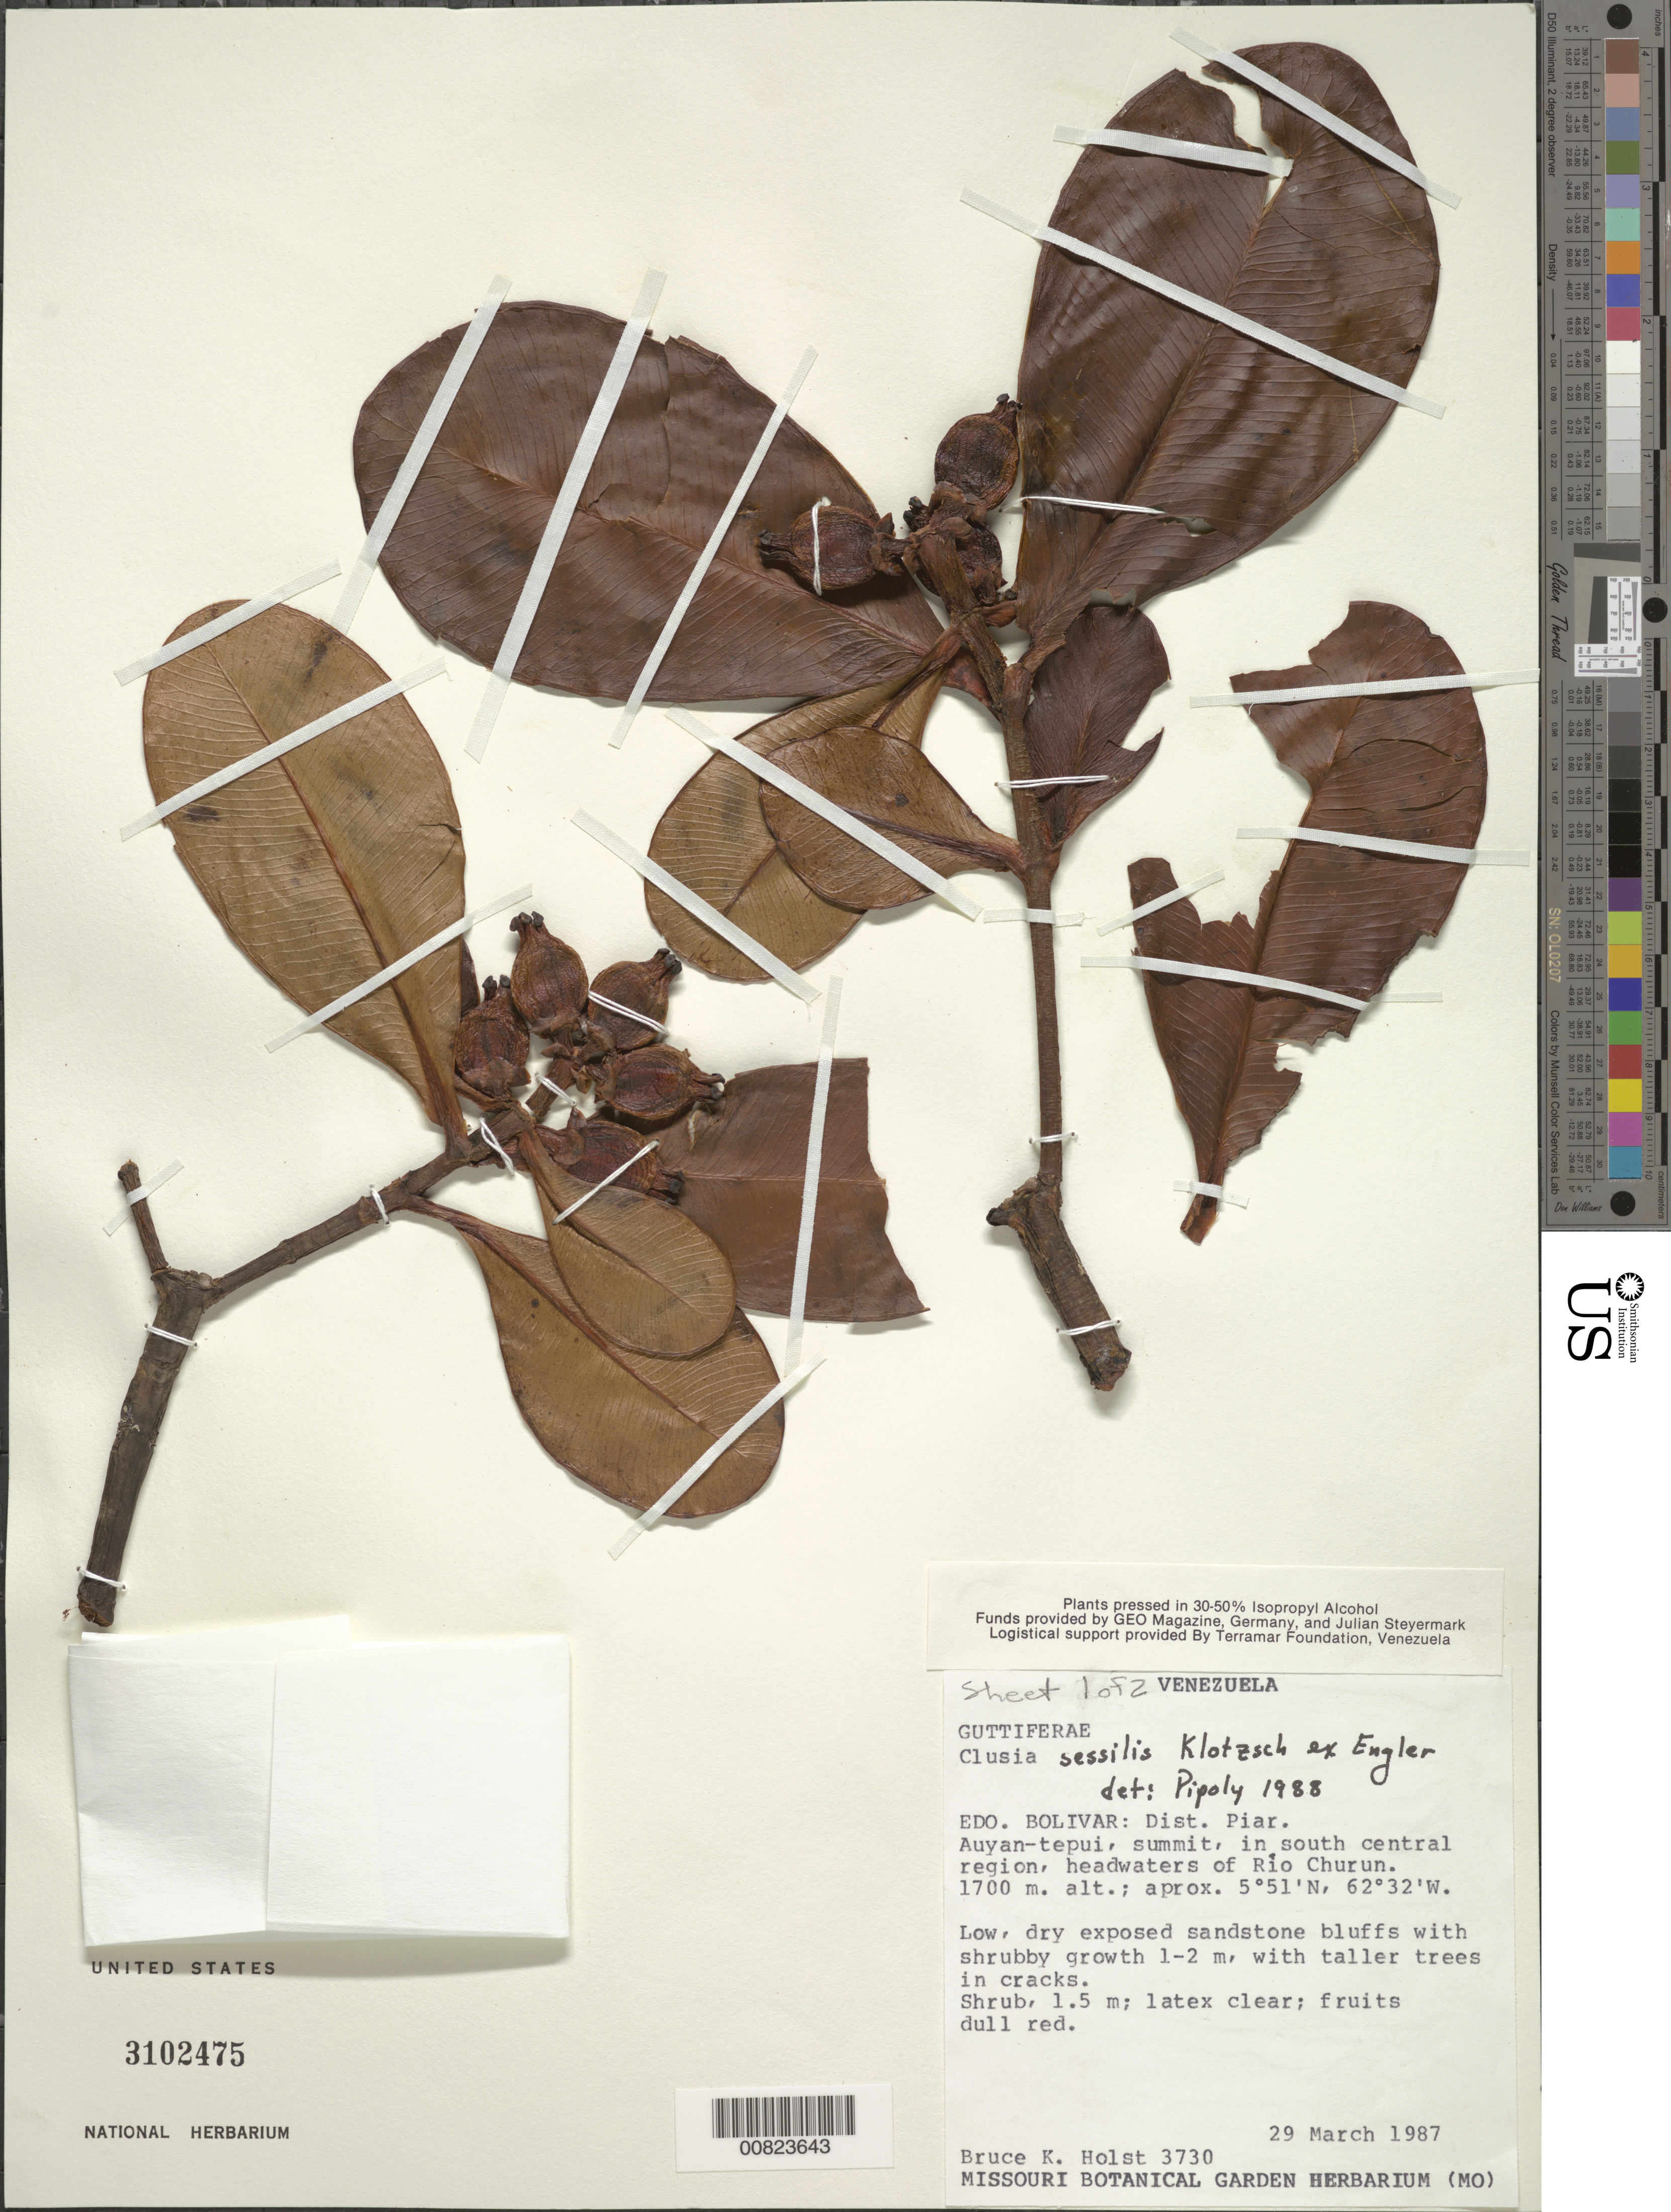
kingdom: Plantae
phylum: Tracheophyta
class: Magnoliopsida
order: Malpighiales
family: Clusiaceae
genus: Clusia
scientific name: Clusia sessilis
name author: Klotzsch ex Engl.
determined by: Pipoly, J. J., III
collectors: B. Holst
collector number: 3730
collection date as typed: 29-Mar-87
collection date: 1987-03-29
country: Venezuela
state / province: Bolívar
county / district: Piar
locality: Auyan-tepuí, Río Churún, westernmost of 4 tepuís in the Aparaman range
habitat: Low dry exposed sandstone bluffs with shruby growth 1-2 m, with taller trees in cracks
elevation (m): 1700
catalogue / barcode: US 3102475